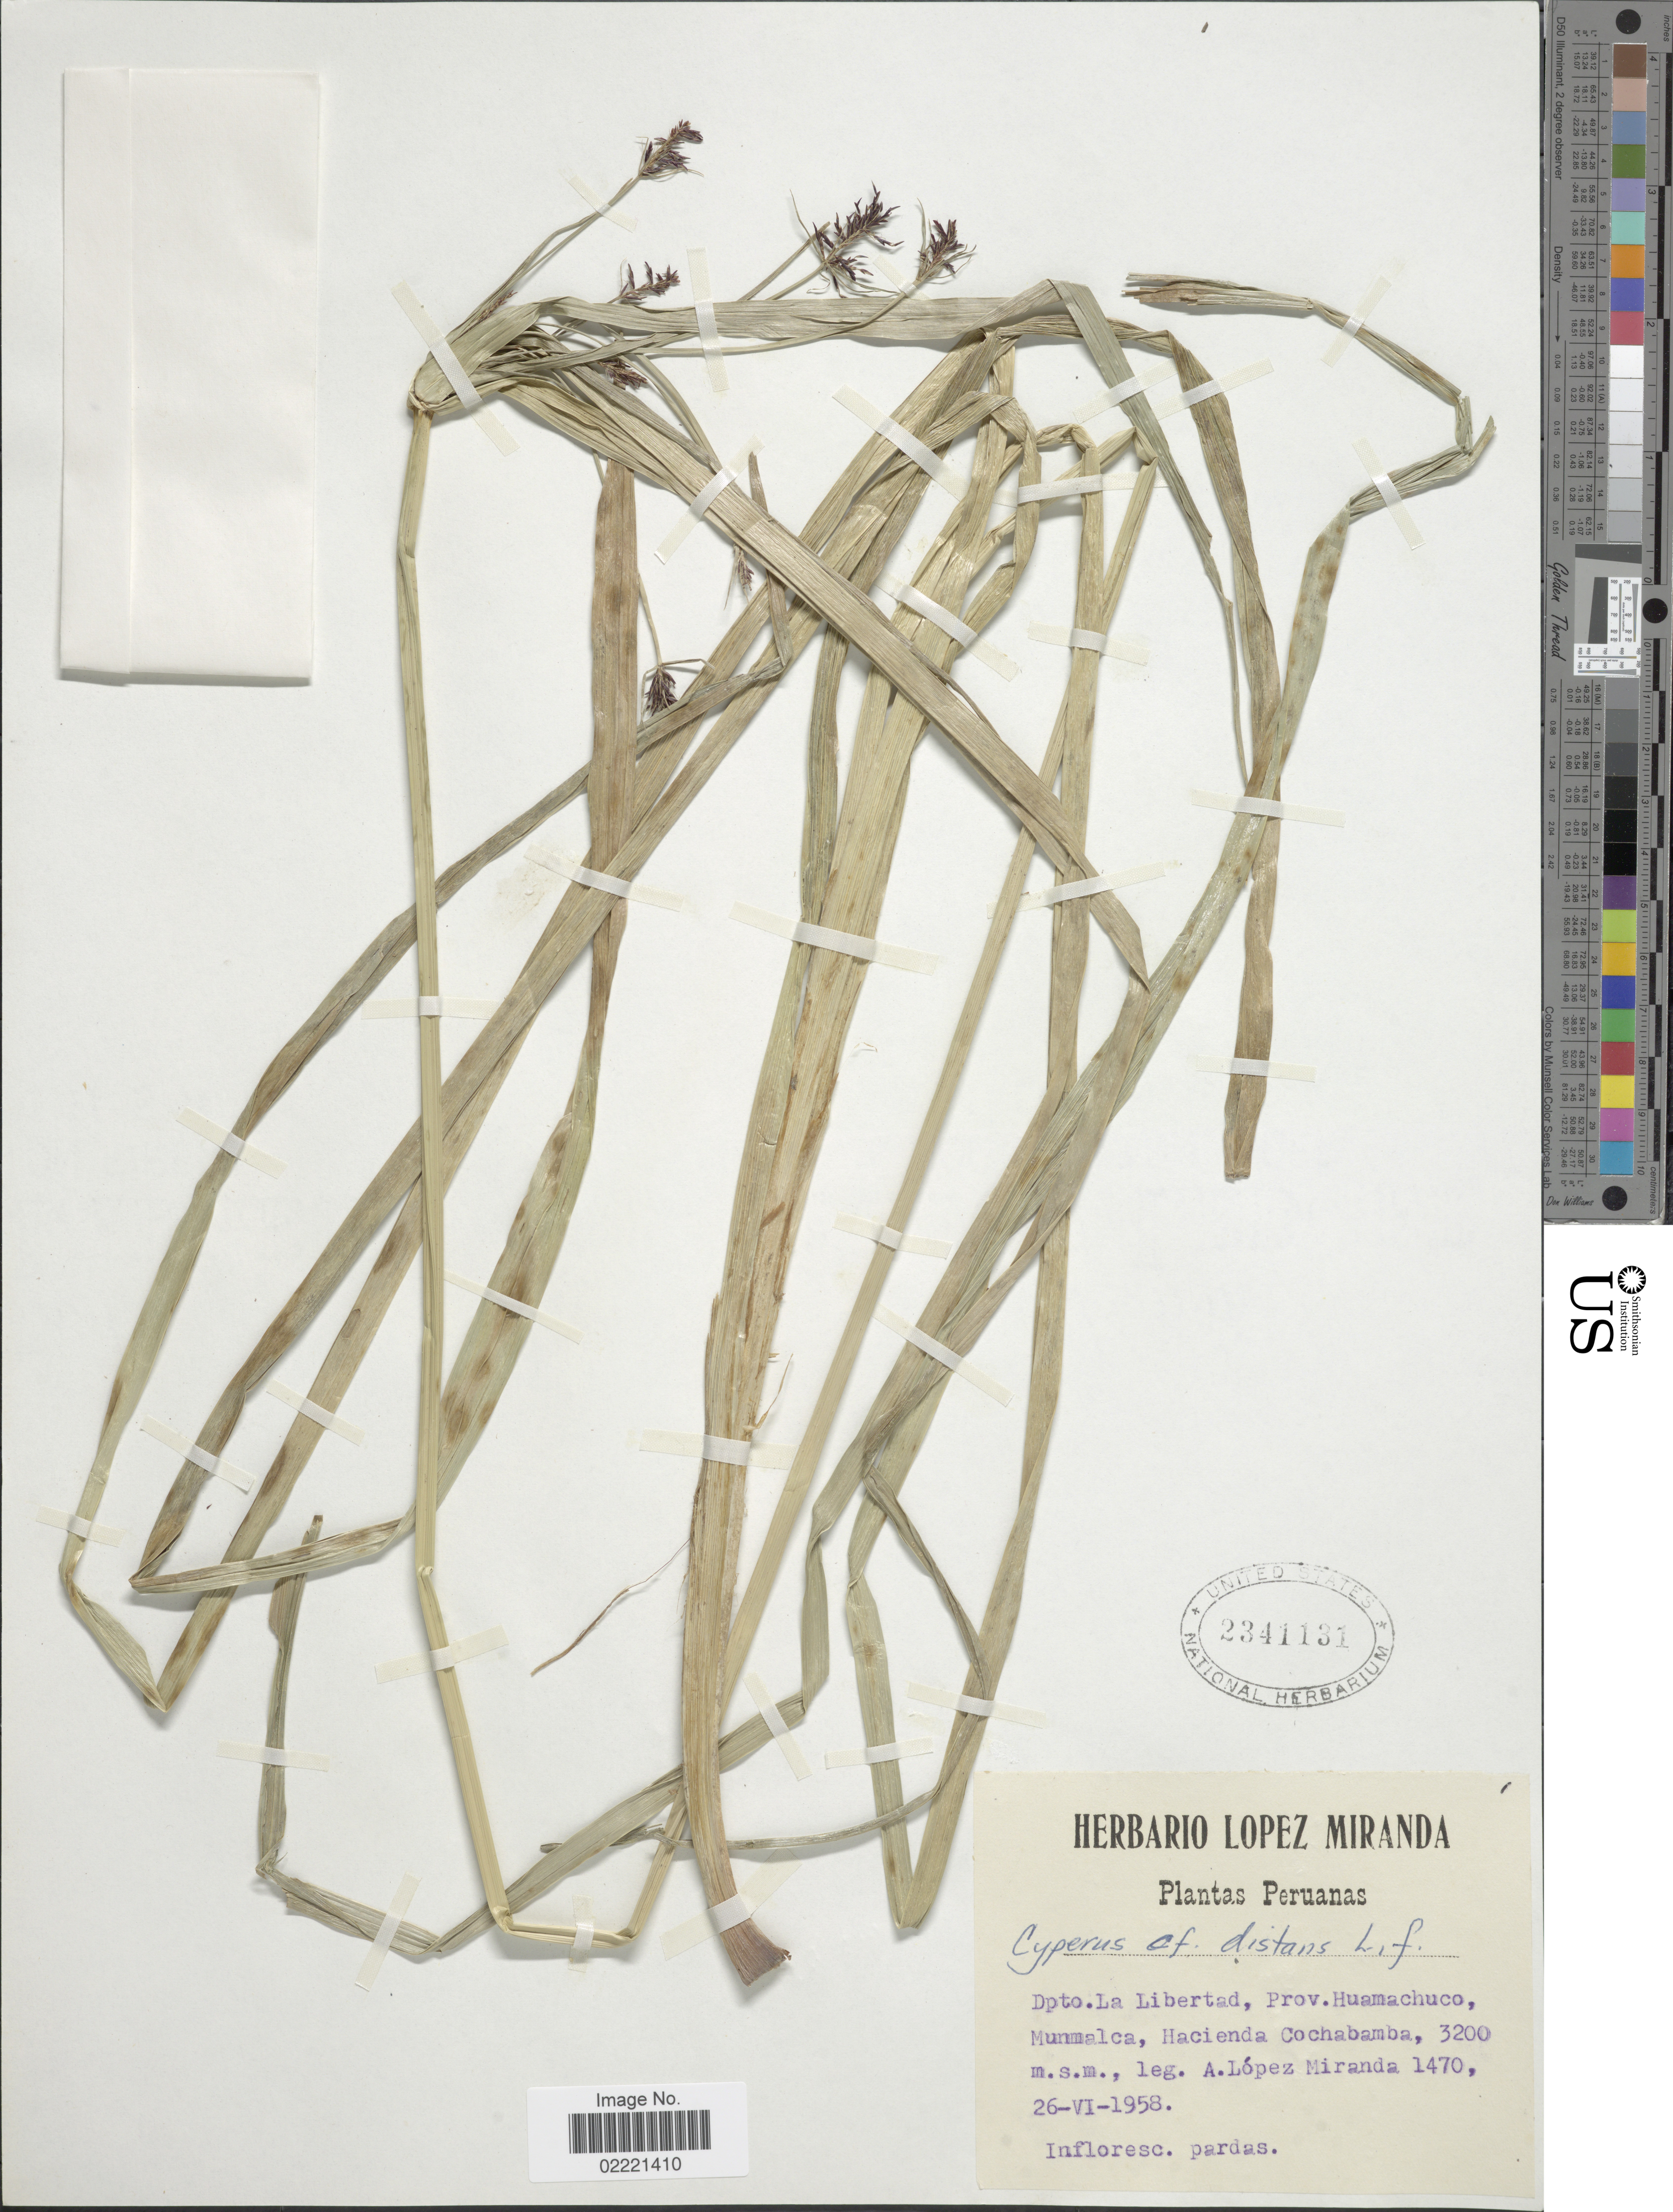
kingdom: Plantae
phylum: Tracheophyta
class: Liliopsida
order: Poales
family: Cyperaceae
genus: Cyperus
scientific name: Cyperus distans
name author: L. f.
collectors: A. López M.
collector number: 1470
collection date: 1958-06-26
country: Peru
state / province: La Libertad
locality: Oriv, Huamachuco, Munmalco, Hacienda Cochabamba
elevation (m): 3200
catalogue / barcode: US 2341131